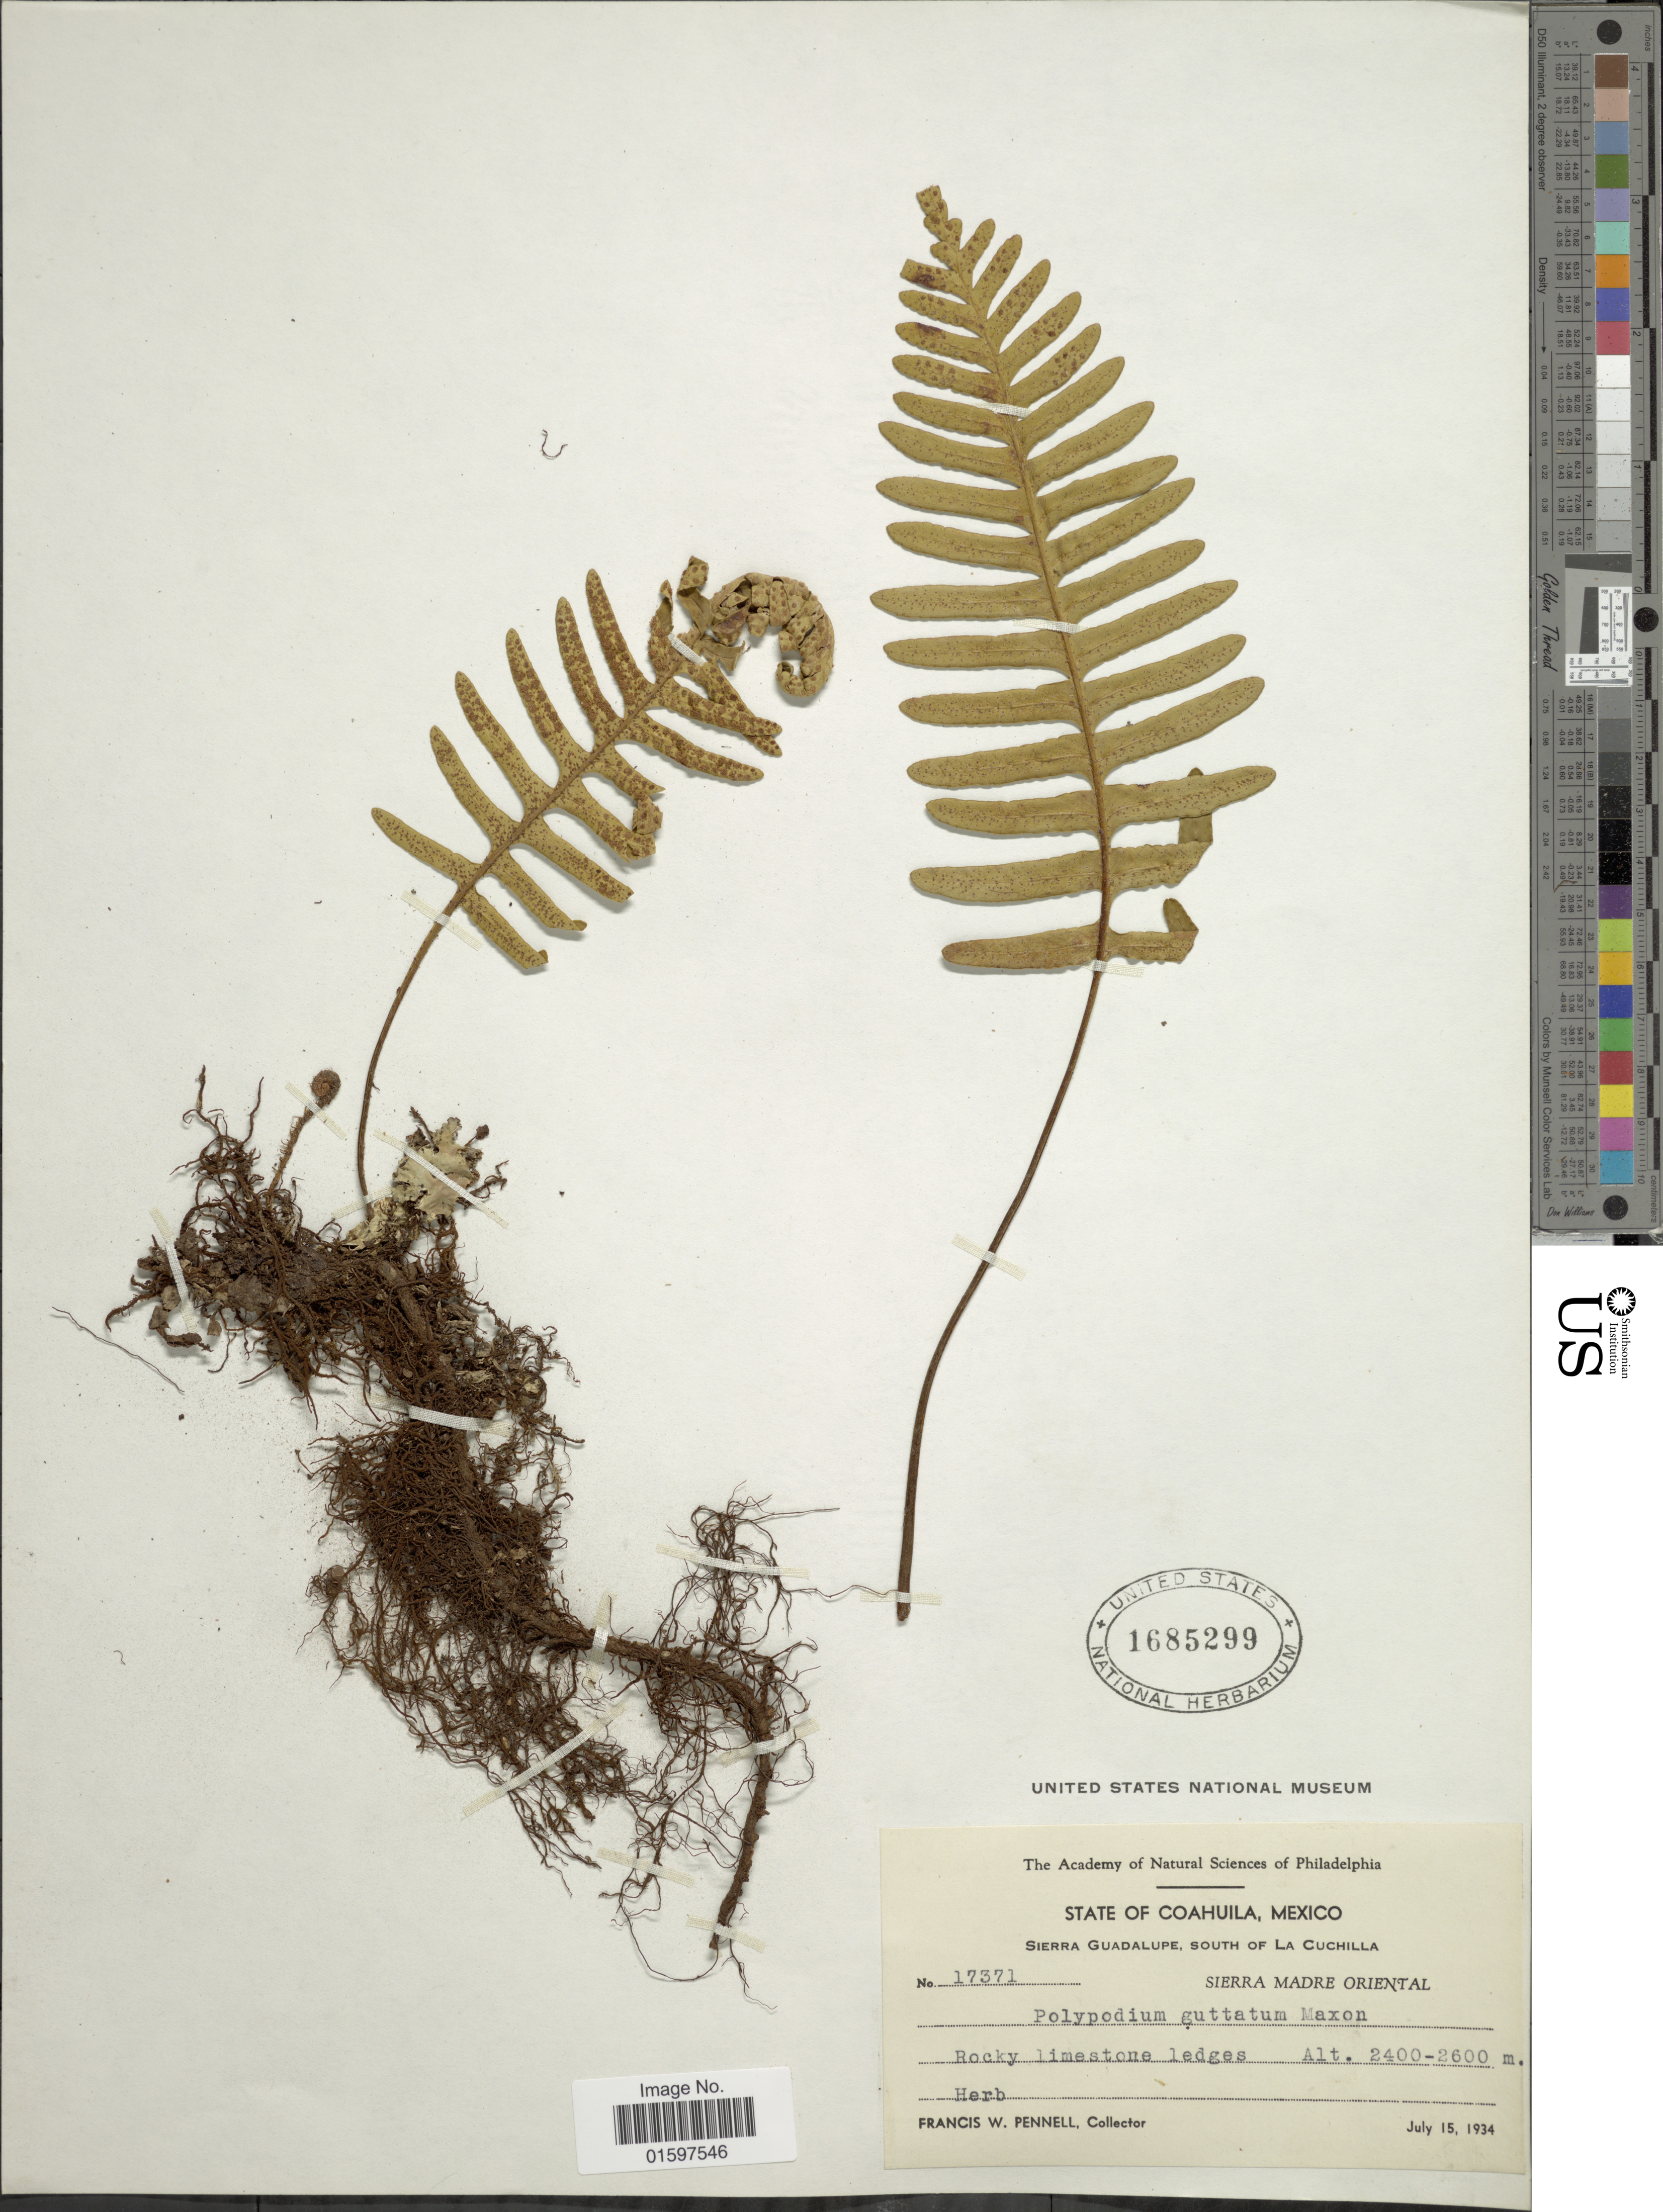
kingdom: Plantae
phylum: Tracheophyta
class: Polypodiopsida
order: Polypodiales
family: Polypodiaceae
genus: Pleopeltis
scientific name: Pleopeltis guttata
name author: (Maxon) E.G. Andrews & Windham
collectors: F. W. Pennell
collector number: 17371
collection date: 1934-07-15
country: Mexico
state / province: Coahuila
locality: State of Coahuila, Mexico, Sierra Guadalupe, South of La Cuchilla, Sierra Madre Oriental, rocky limestone ledges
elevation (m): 2400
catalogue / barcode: US 1685299